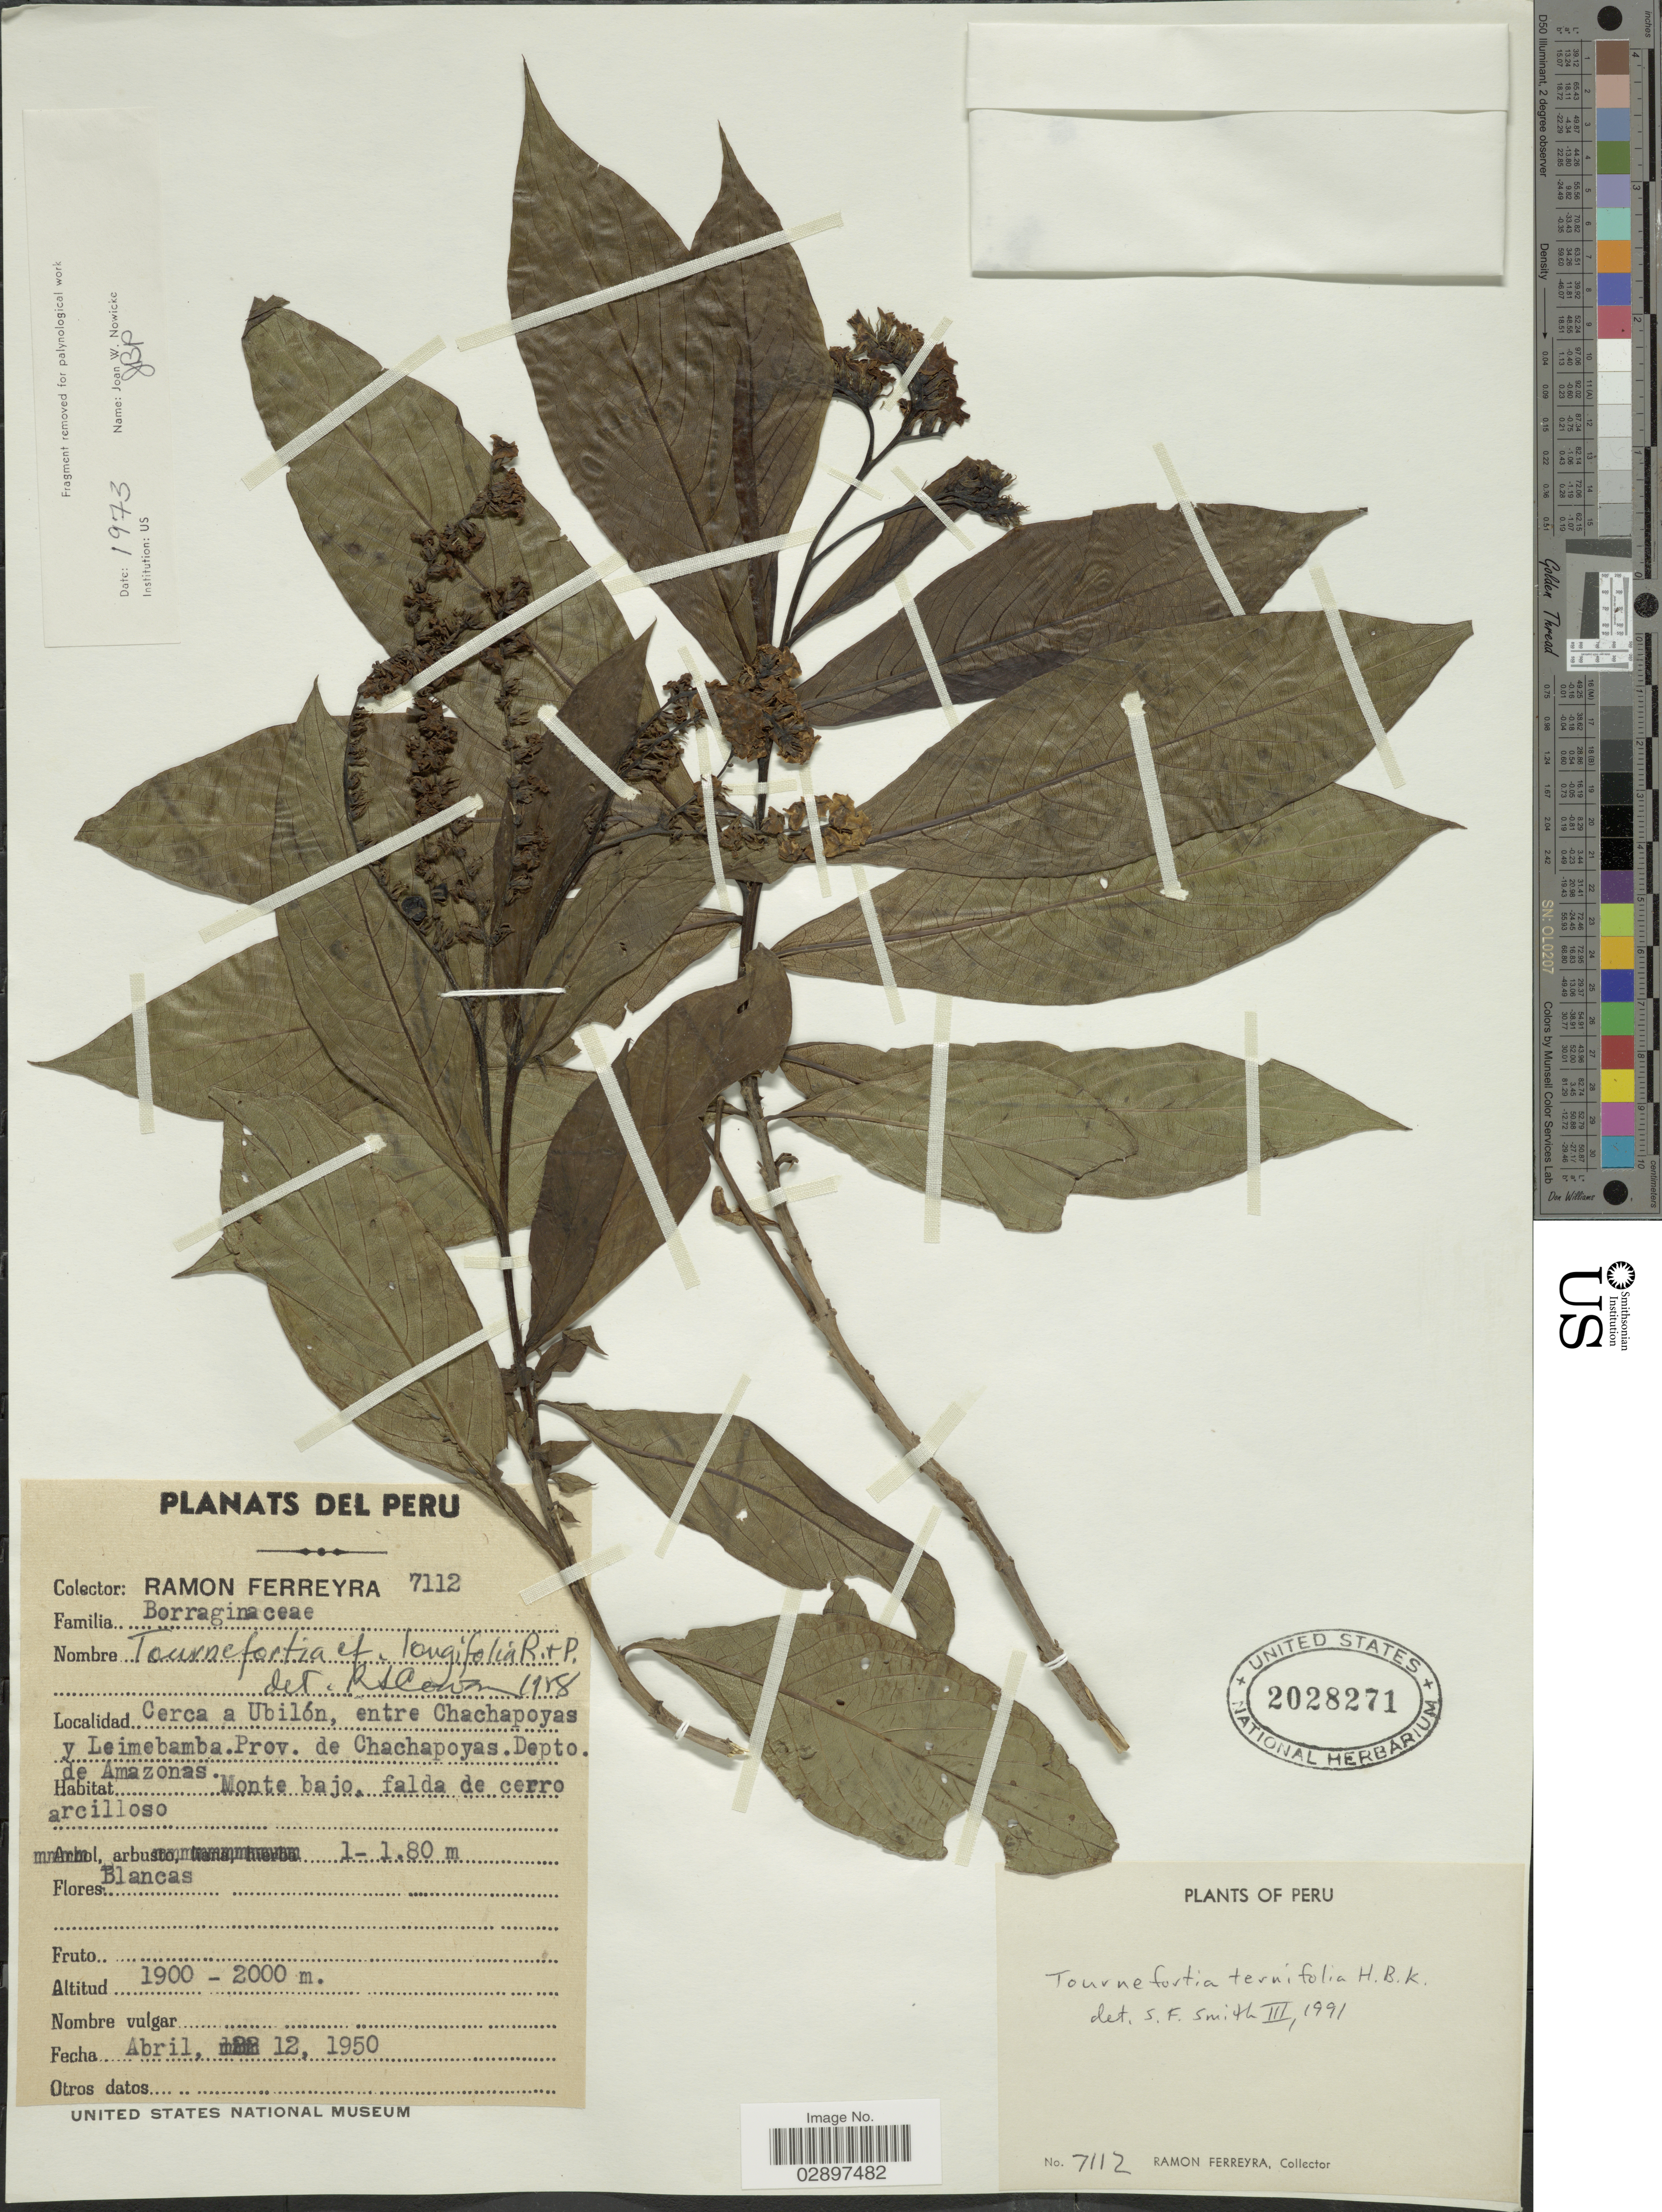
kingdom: Plantae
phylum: Tracheophyta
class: Magnoliopsida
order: Boraginales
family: Heliotropiaceae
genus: Tournefortia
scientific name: Tournefortia ternifolia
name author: Kunth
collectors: R. A. Ferreyra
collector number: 7112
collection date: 1950-04-12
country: Peru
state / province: Amazonas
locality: Cerca a Ubilón, entre Chachapoyas y Leimebamba. Prov. de Chachapoyas. Depto. de Amazonas.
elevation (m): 1900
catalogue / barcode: US 2028271